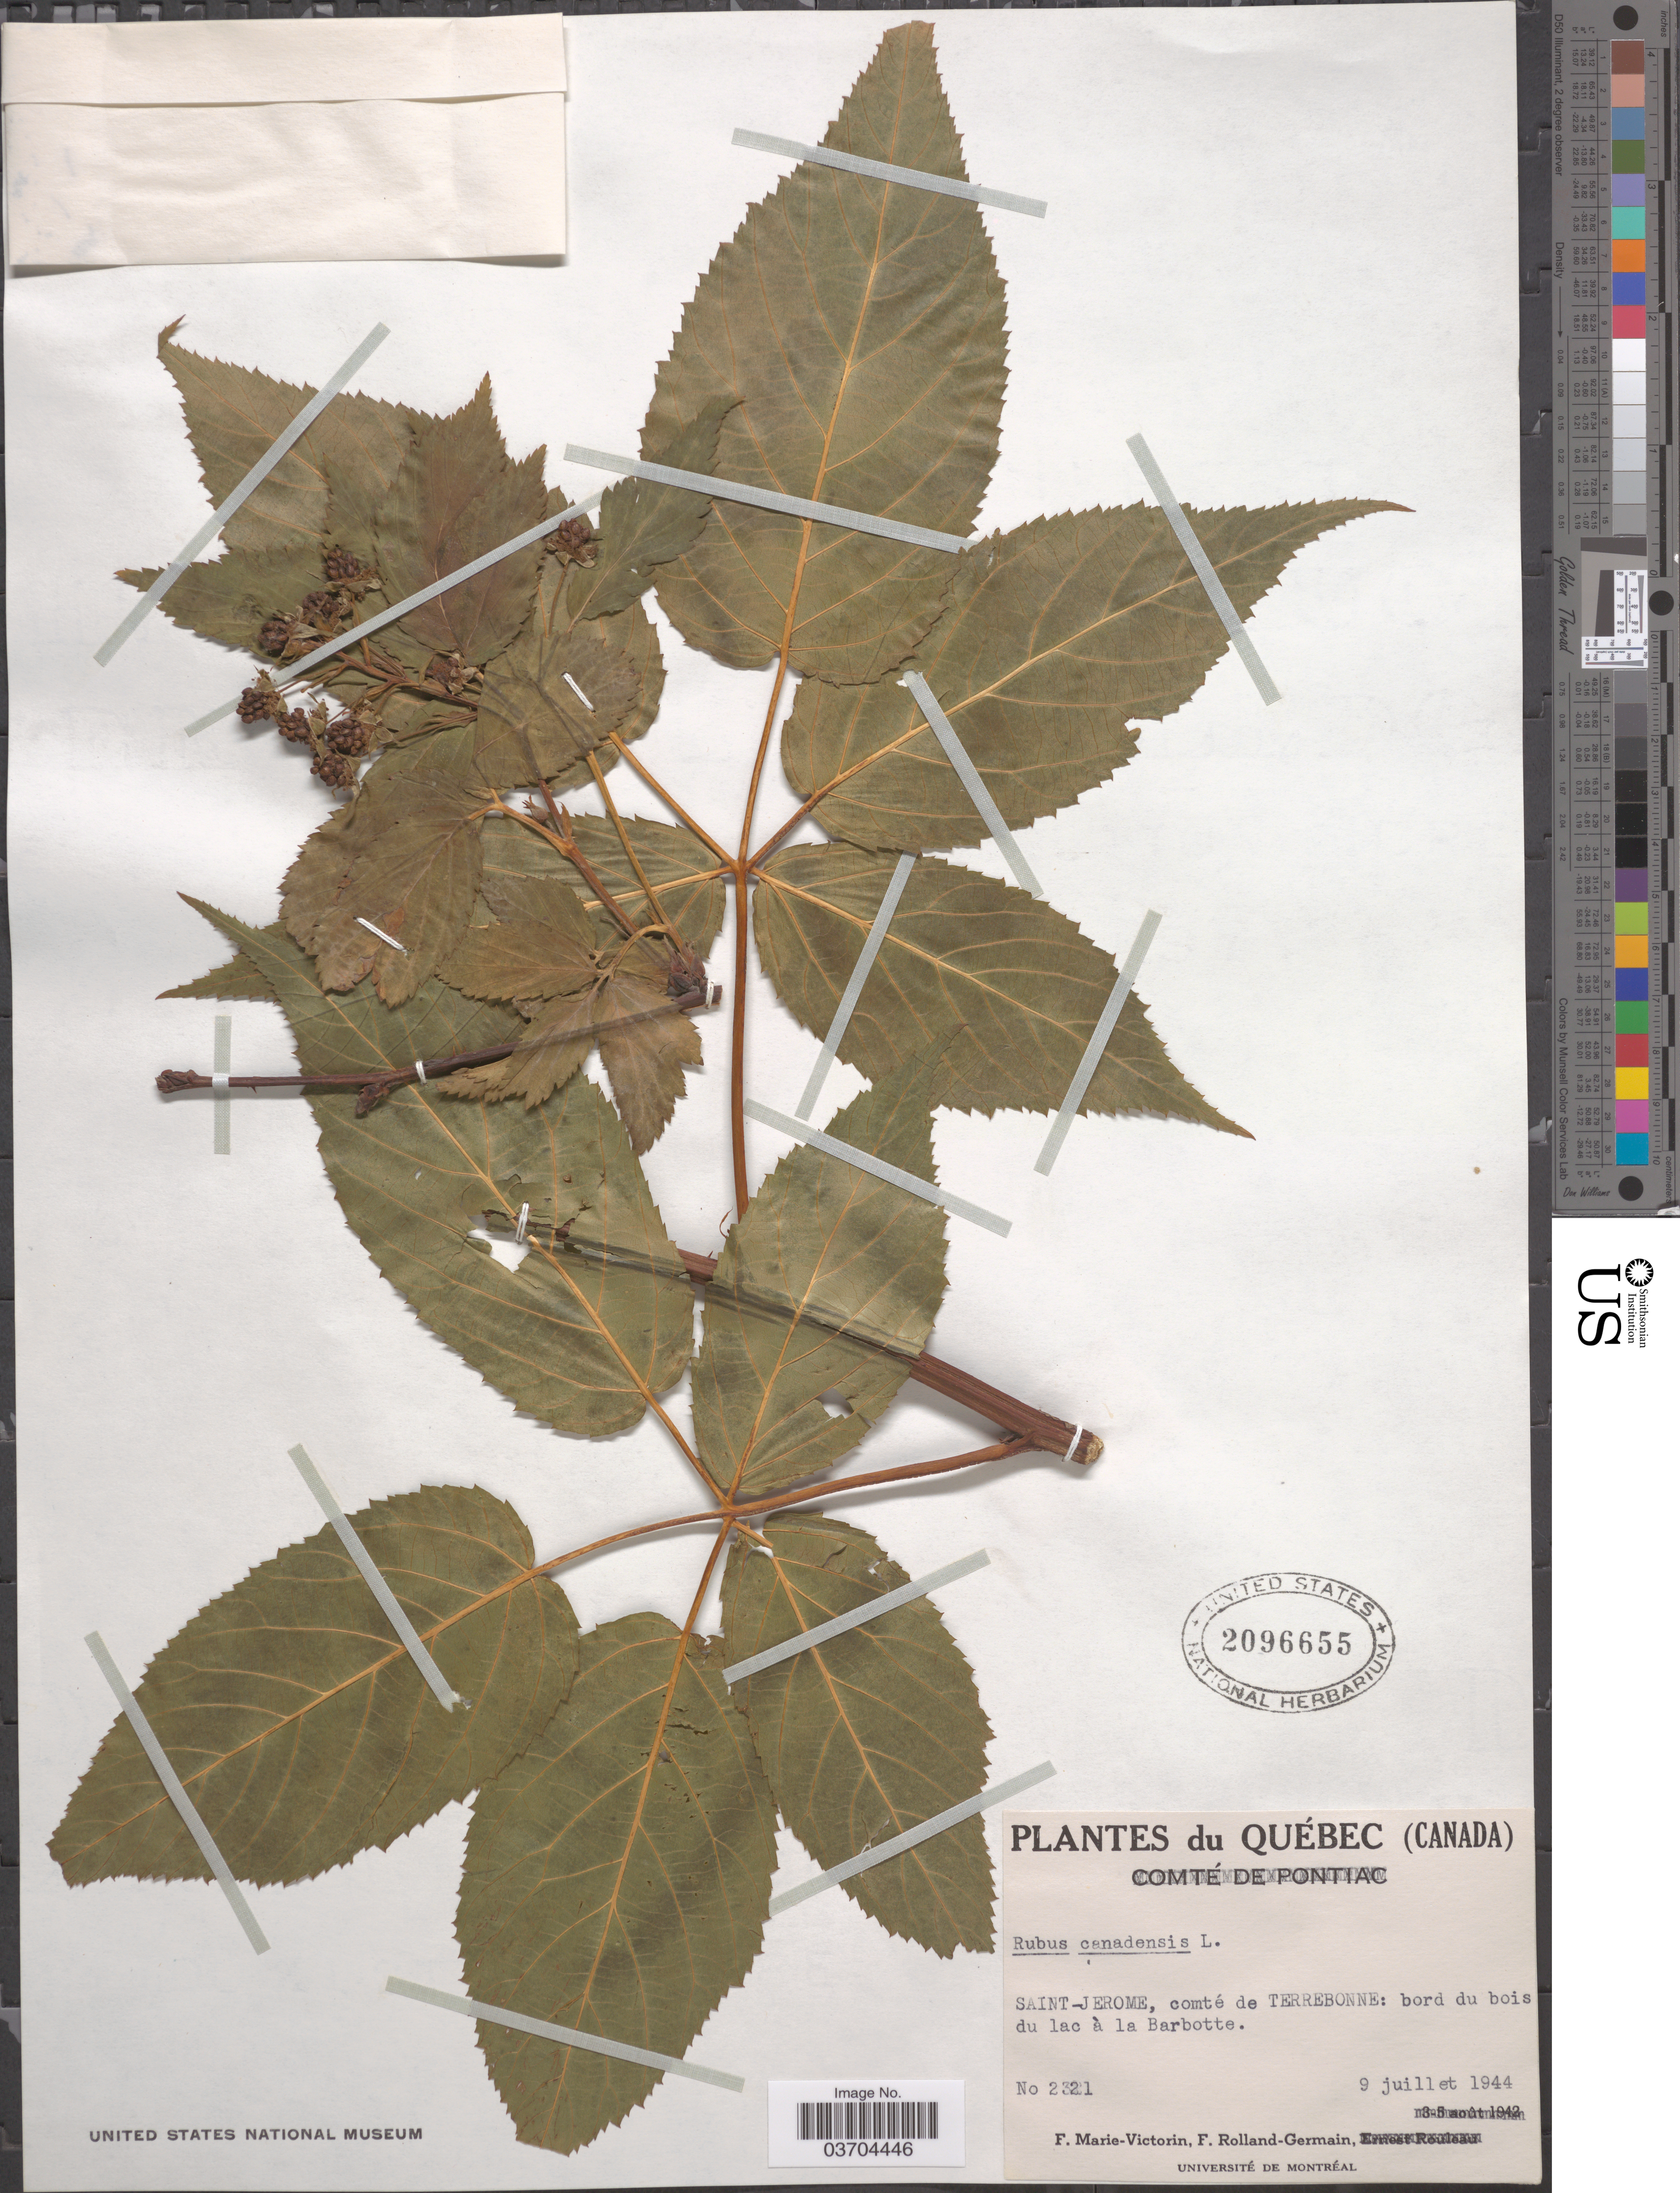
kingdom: Plantae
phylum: Tracheophyta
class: Magnoliopsida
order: Rosales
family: Rosaceae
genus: Rubus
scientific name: Rubus canadensis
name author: L.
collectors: F. Marie-Victorin & Rolland-Germain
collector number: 2321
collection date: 1944-07-09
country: Canada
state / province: Quebec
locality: Saint-Jerome, comté de Terrebonne: bord du bois du lac à la Barbotte.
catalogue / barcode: US 2096655